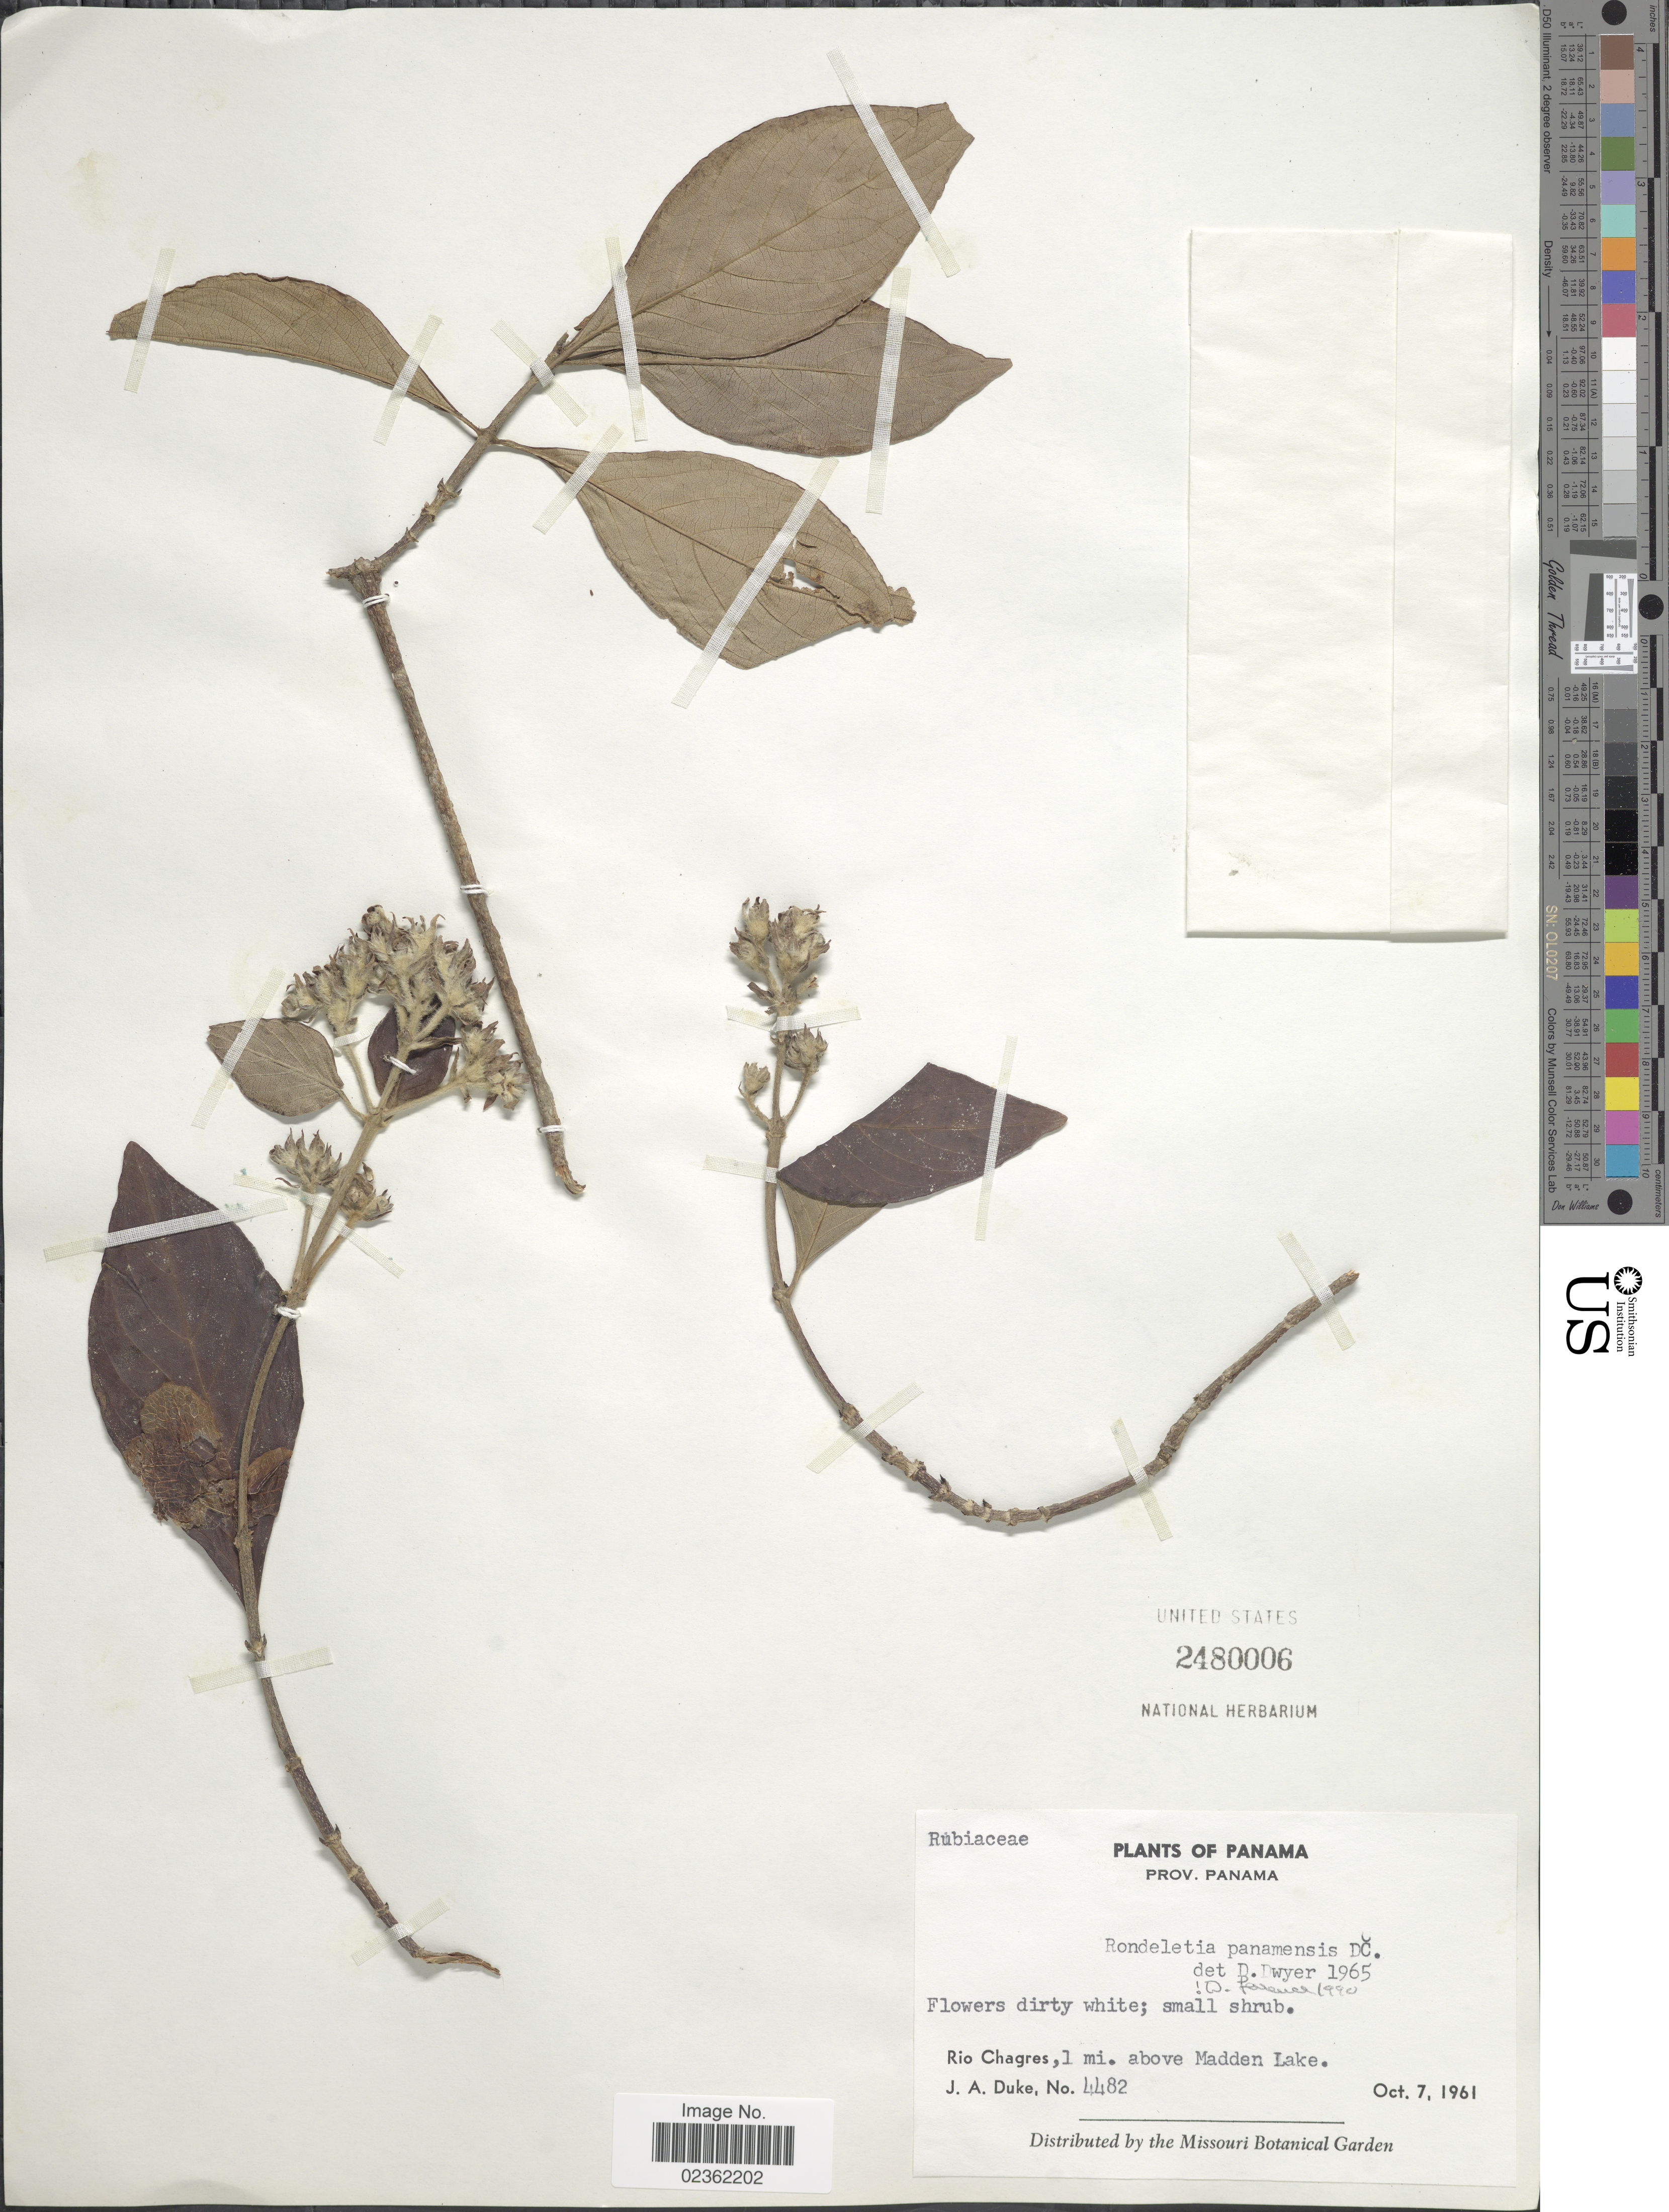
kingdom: Plantae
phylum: Tracheophyta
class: Magnoliopsida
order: Gentianales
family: Rubiaceae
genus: Rondeletia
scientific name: Rondeletia panamensis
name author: DC.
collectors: J. A. Duke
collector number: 4482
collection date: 1961-10-07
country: Panama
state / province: Panamá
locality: Rio Chagres, 1 mi. above Madden Lake.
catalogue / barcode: US 2480006